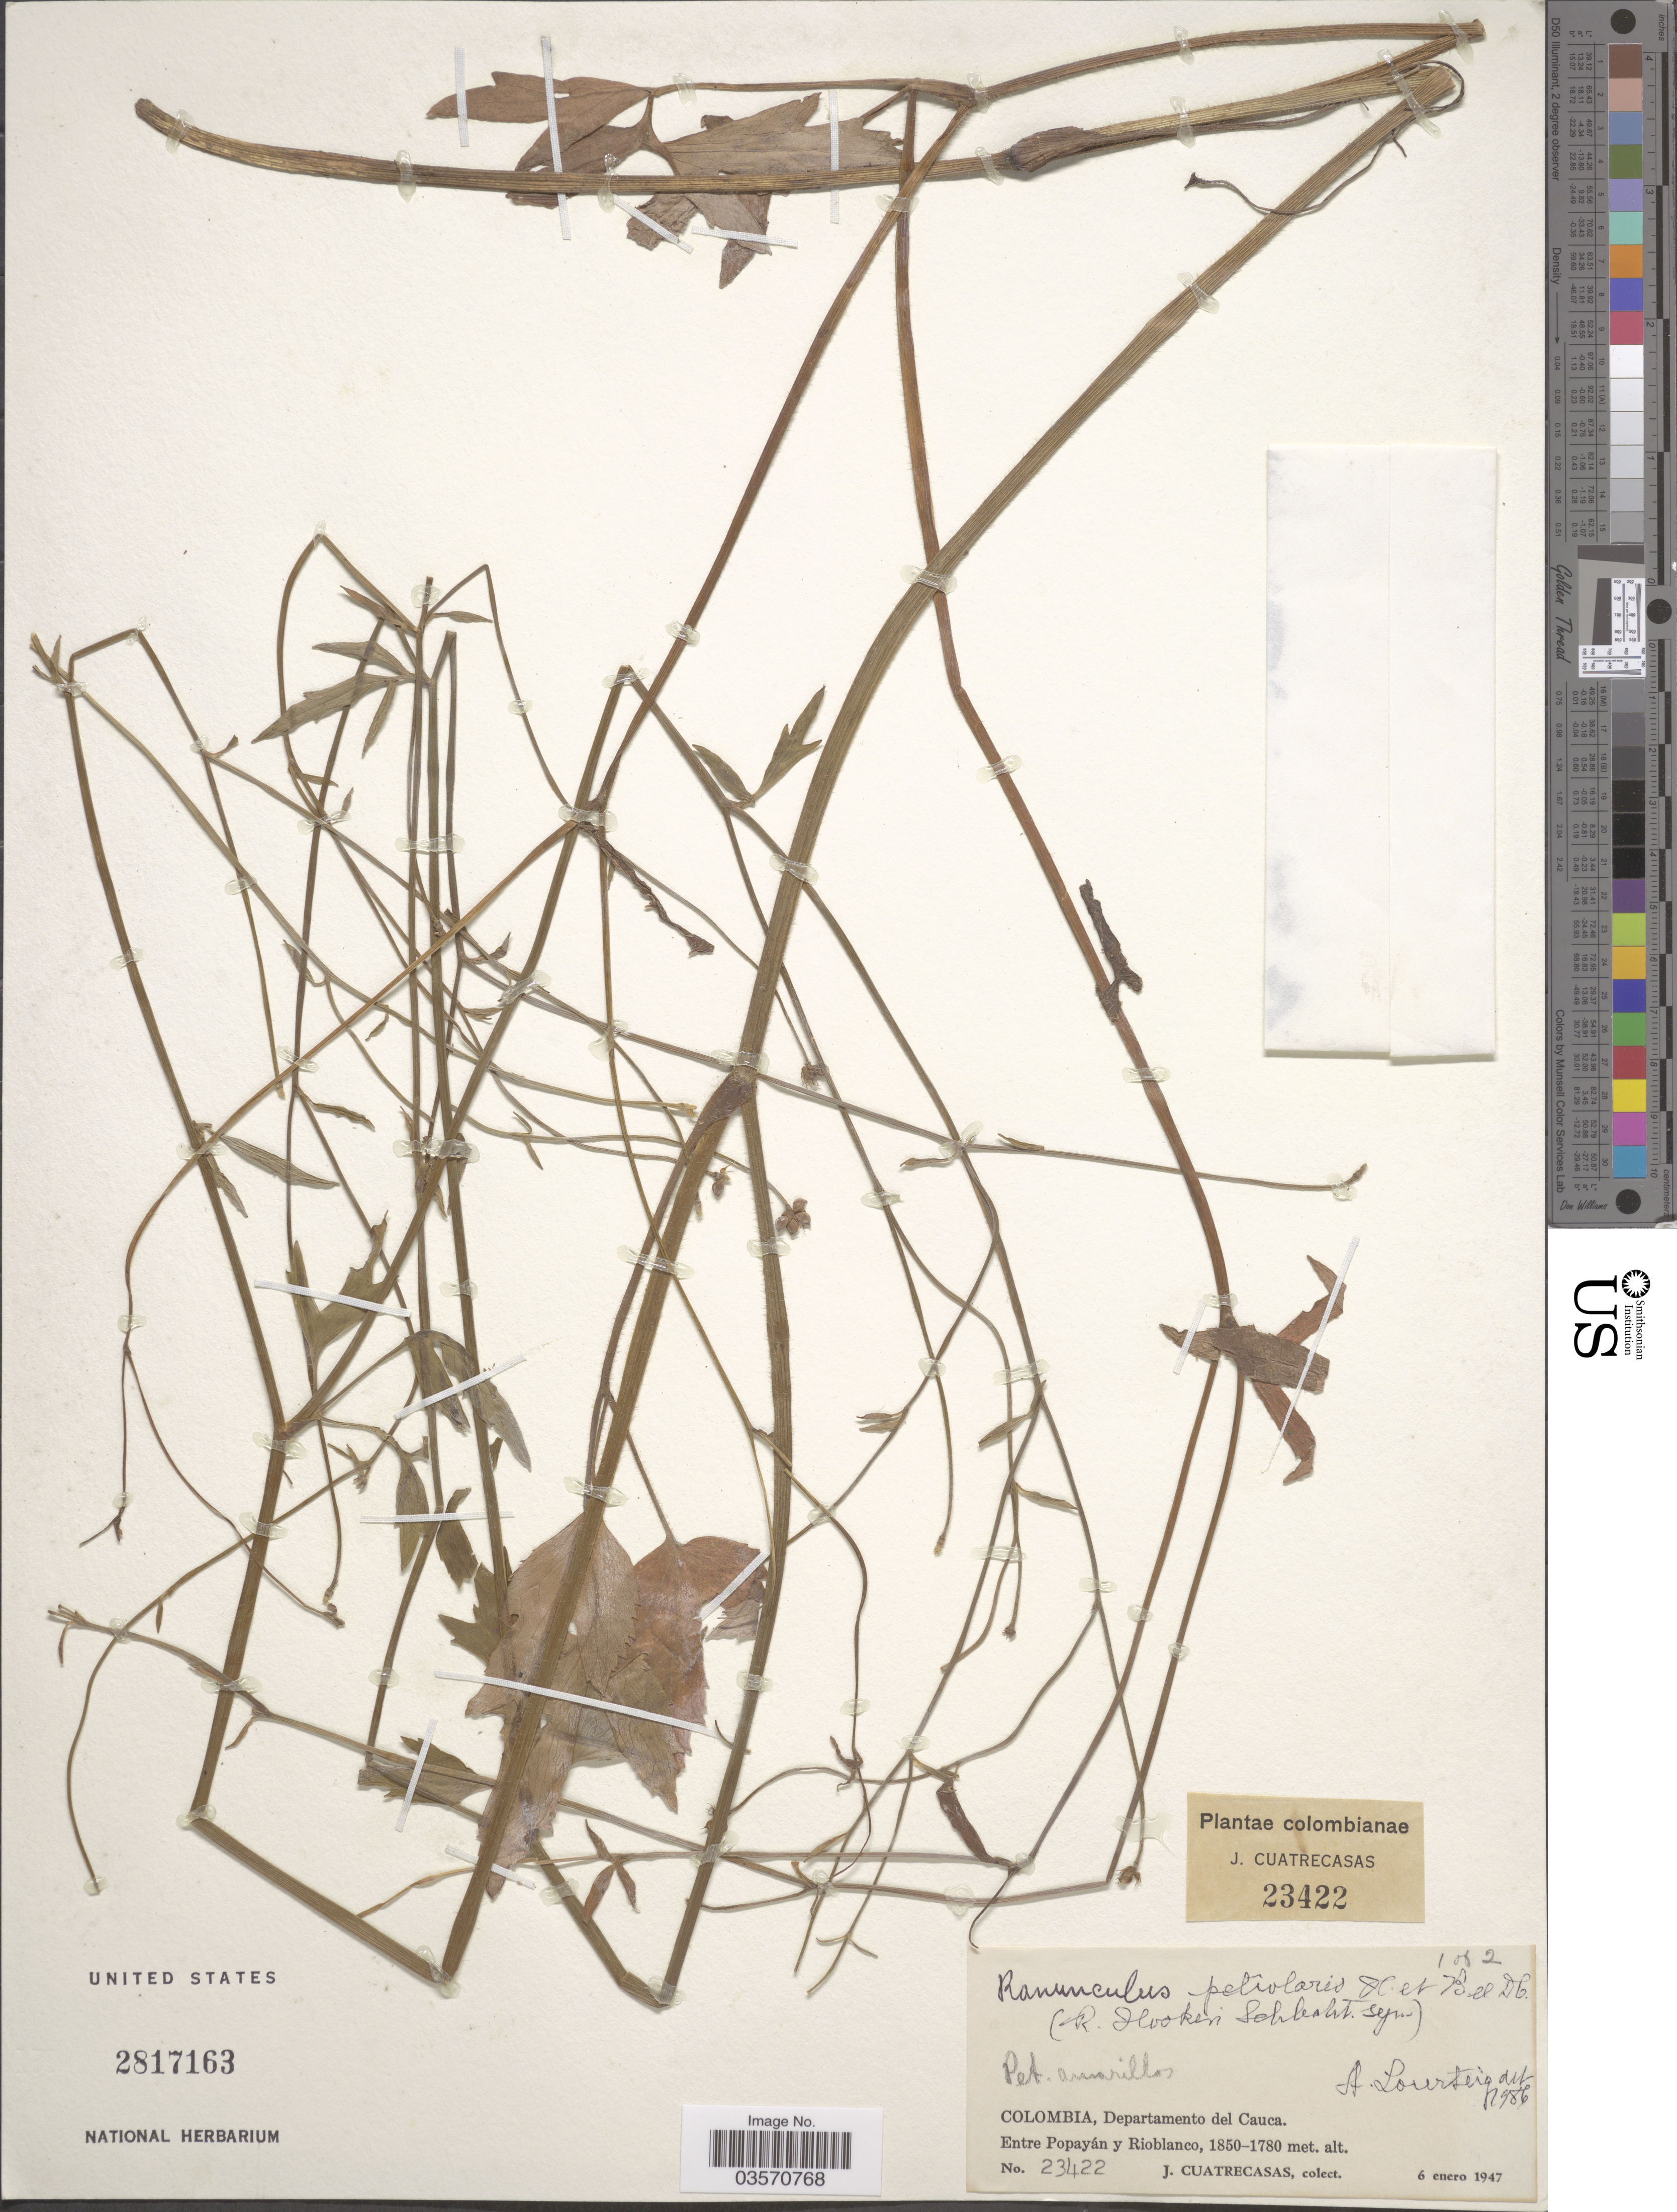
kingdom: Plantae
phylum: Tracheophyta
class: Magnoliopsida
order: Ranunculales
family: Ranunculaceae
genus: Ranunculus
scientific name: Ranunculus petiolaris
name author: Kunth ex DC.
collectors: J. Cuatrecasas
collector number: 23422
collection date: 1947-01-06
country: Colombia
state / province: Cauca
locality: Departamento del Cauca. Entre Popayán y Rioblanco.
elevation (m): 1780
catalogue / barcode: US 2817163